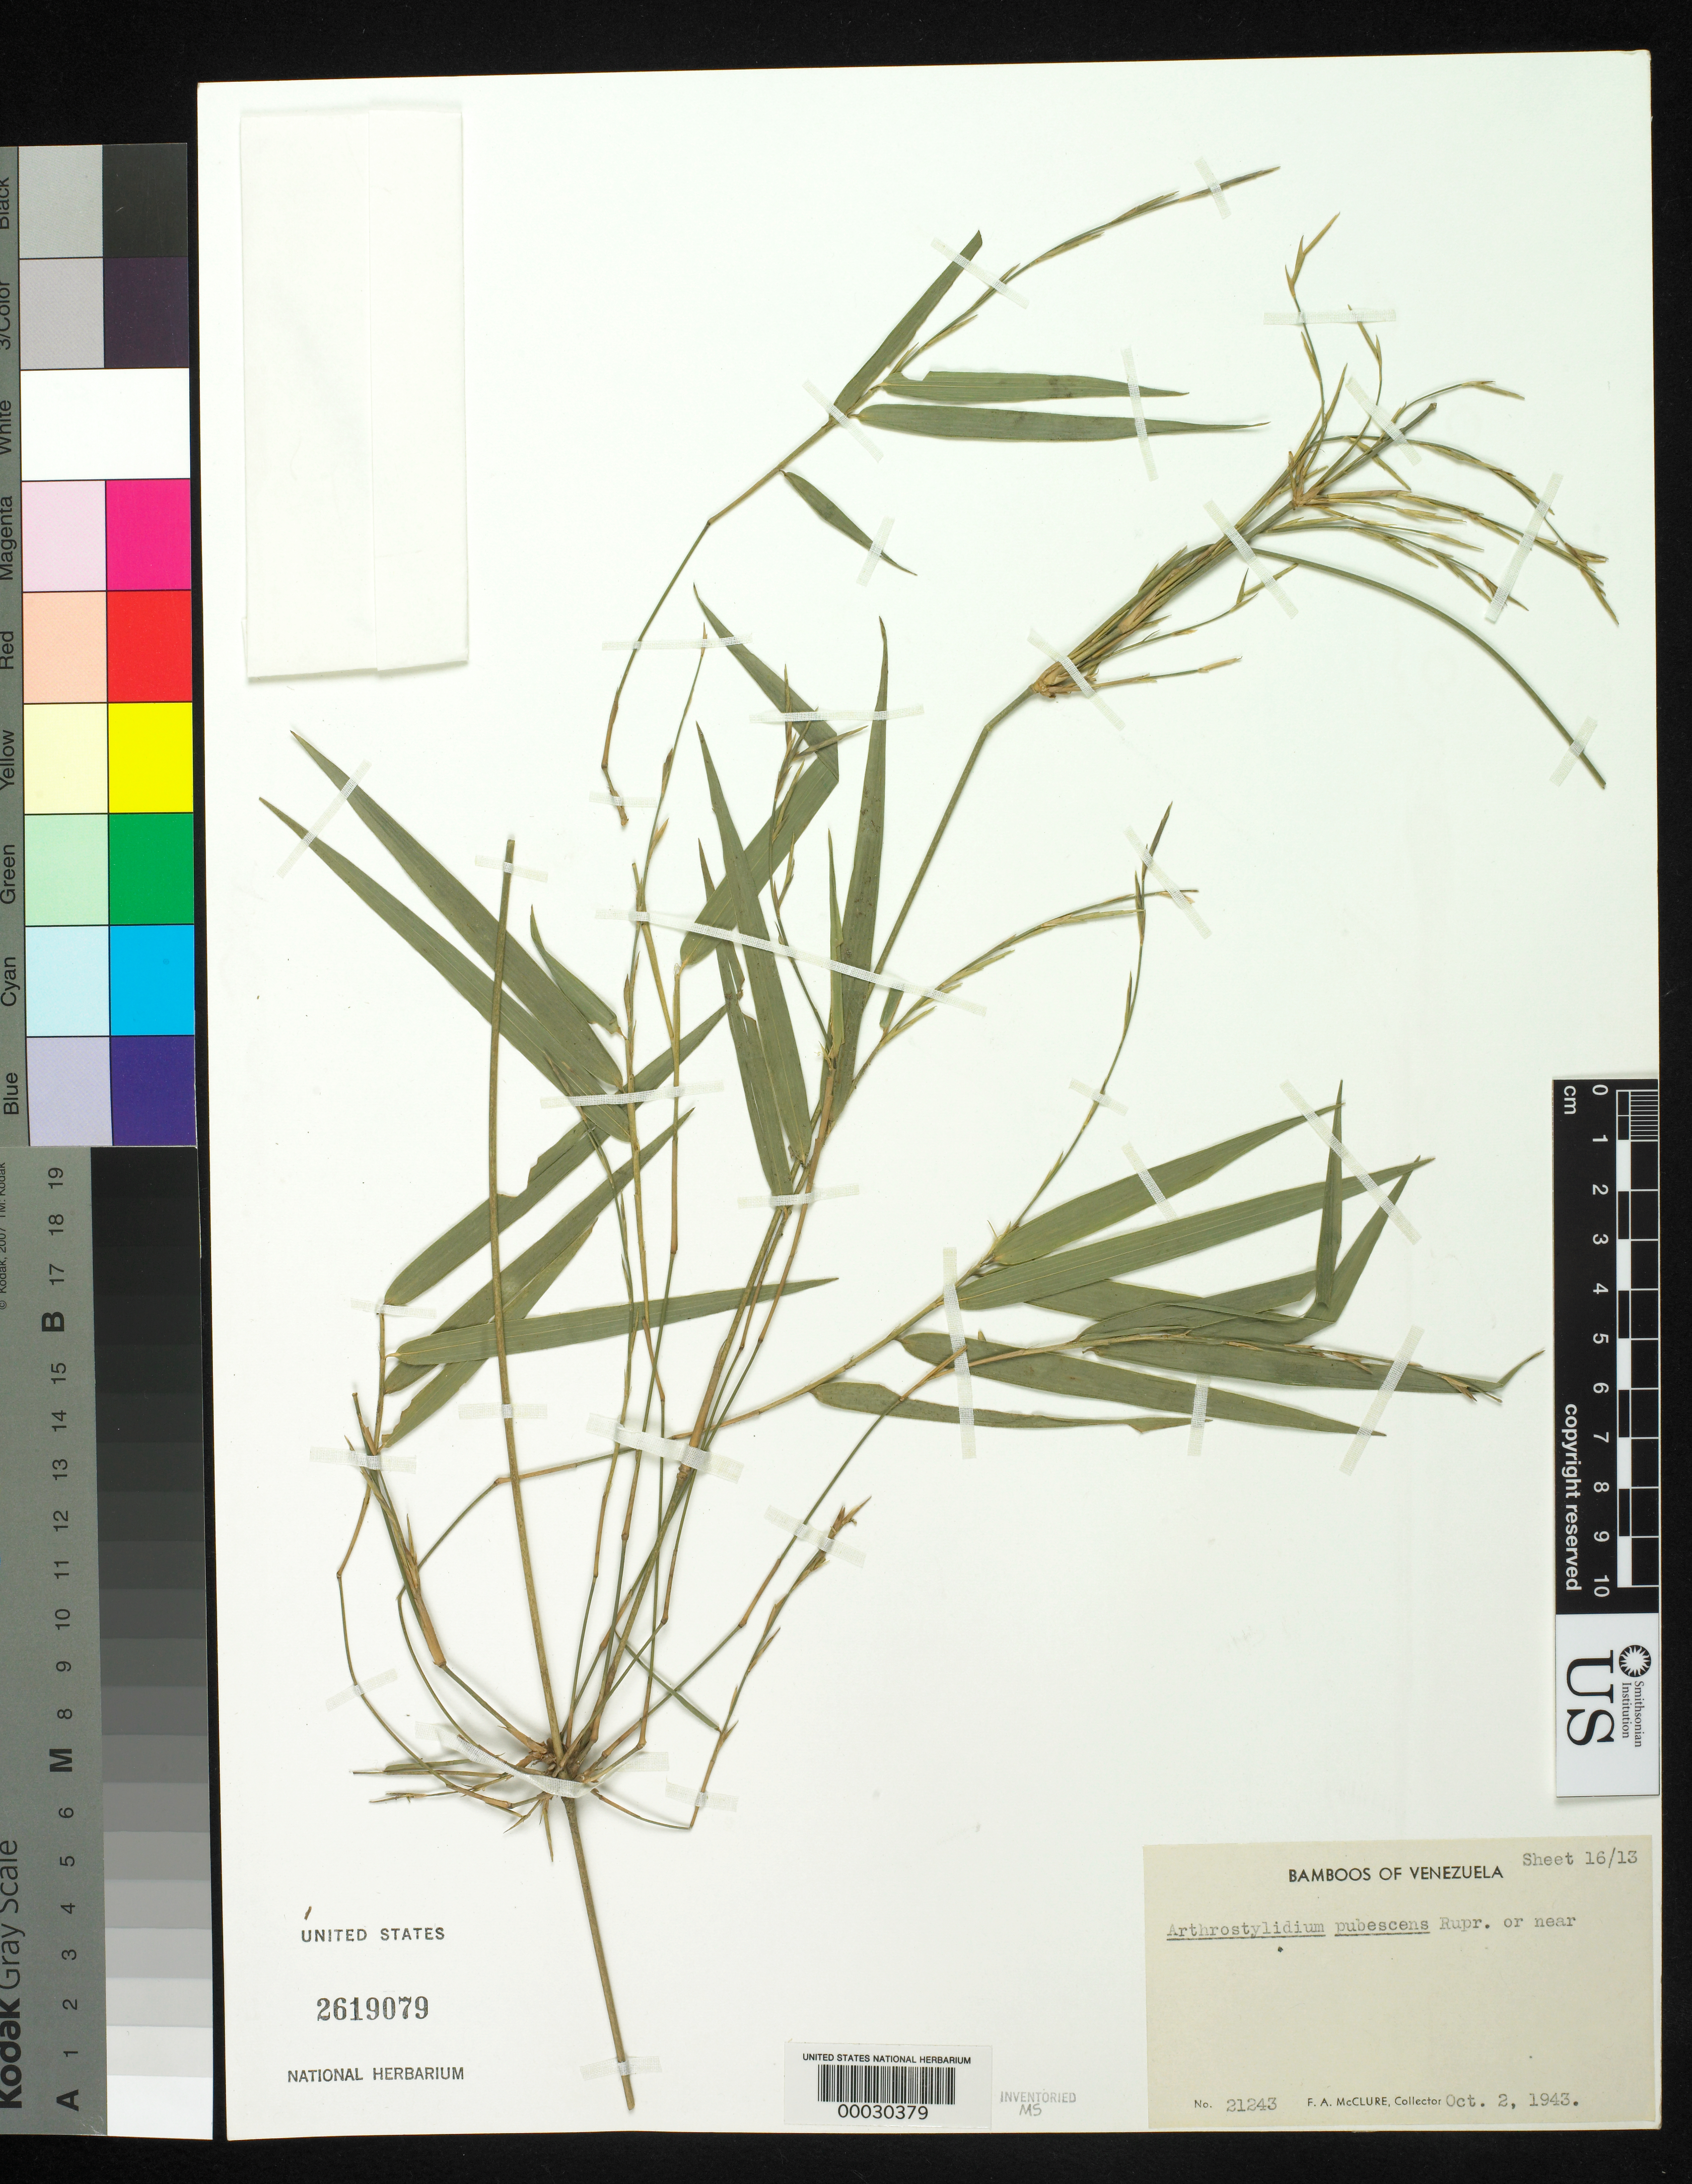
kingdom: Plantae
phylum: Tracheophyta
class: Liliopsida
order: Poales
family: Poaceae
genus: Arthrostylidium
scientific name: Arthrostylidium pubescens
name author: Rupr.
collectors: F. A. McClure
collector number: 21243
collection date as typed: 02 Oct 1943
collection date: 1943-10-02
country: Brazil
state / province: Distrito Federal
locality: El avila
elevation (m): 1700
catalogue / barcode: US 2619079